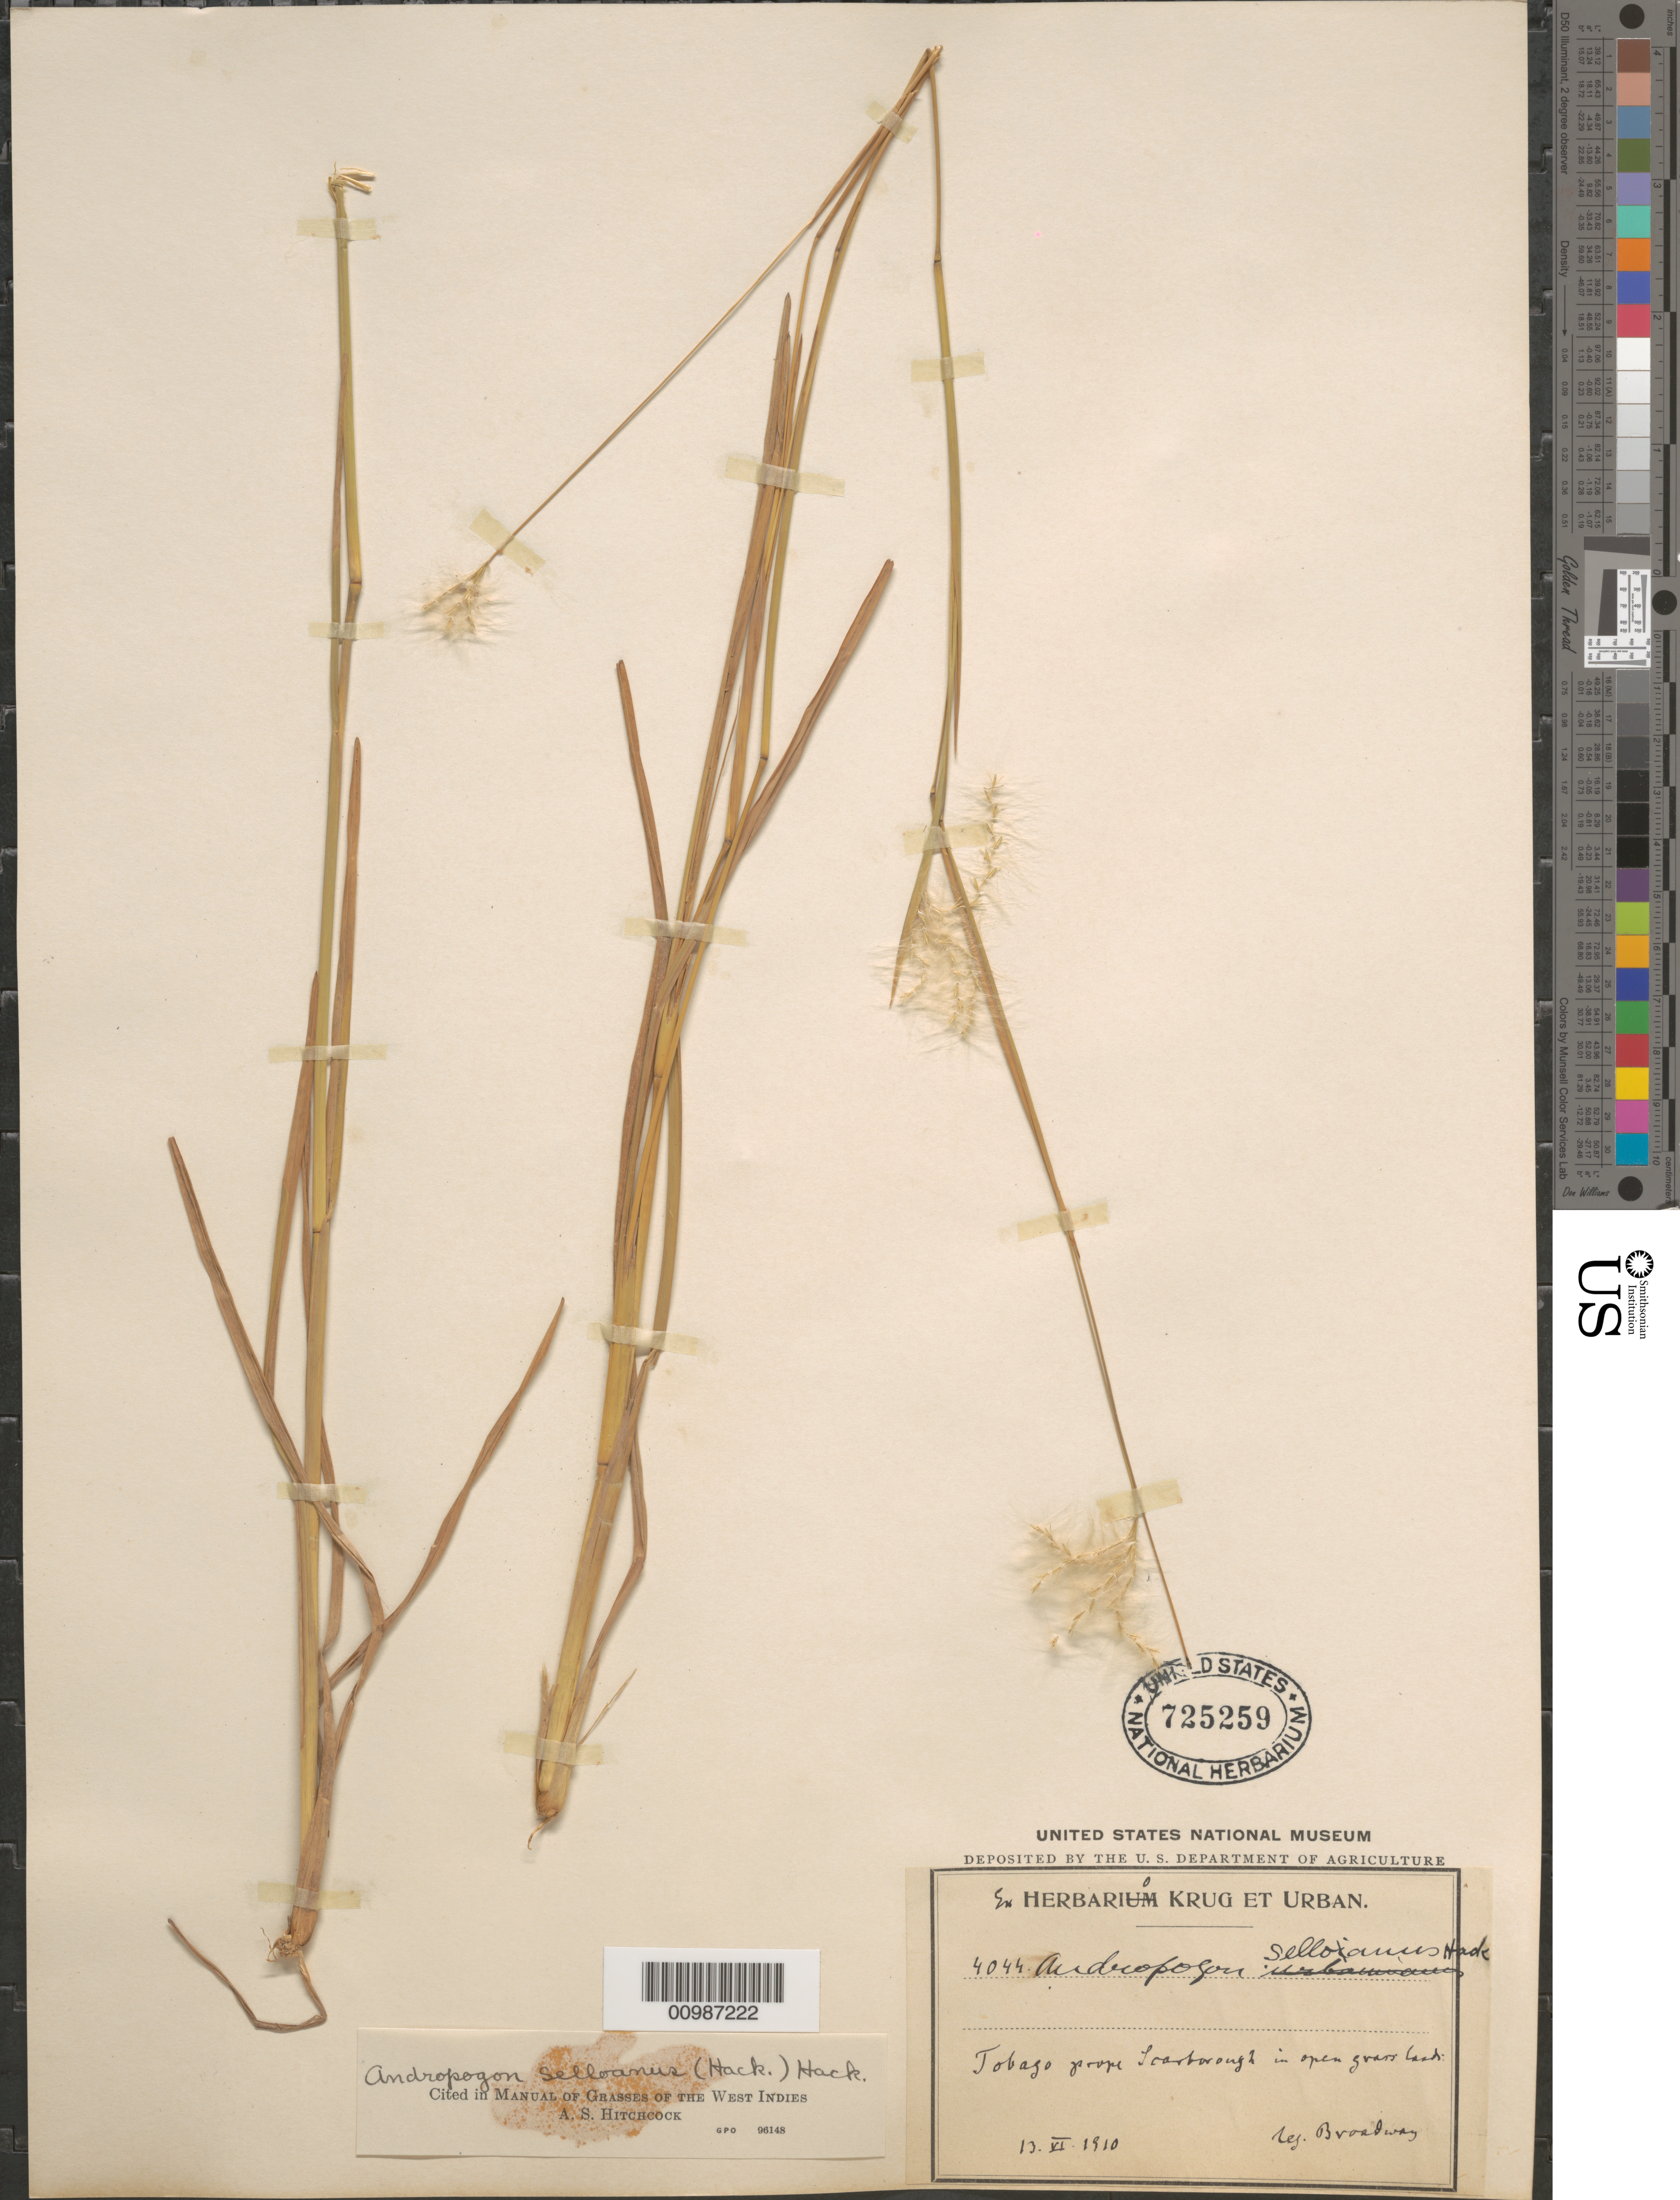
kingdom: Plantae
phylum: Tracheophyta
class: Liliopsida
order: Poales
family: Poaceae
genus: Andropogon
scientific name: Andropogon selloanus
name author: (Hack.) Hack.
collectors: W. E. Broadway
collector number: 4044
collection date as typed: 13 Jun 1910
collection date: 1910-06-13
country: Trinidad and Tobago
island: Tobago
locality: Scarborough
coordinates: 0 N, 0 E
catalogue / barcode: US 725259